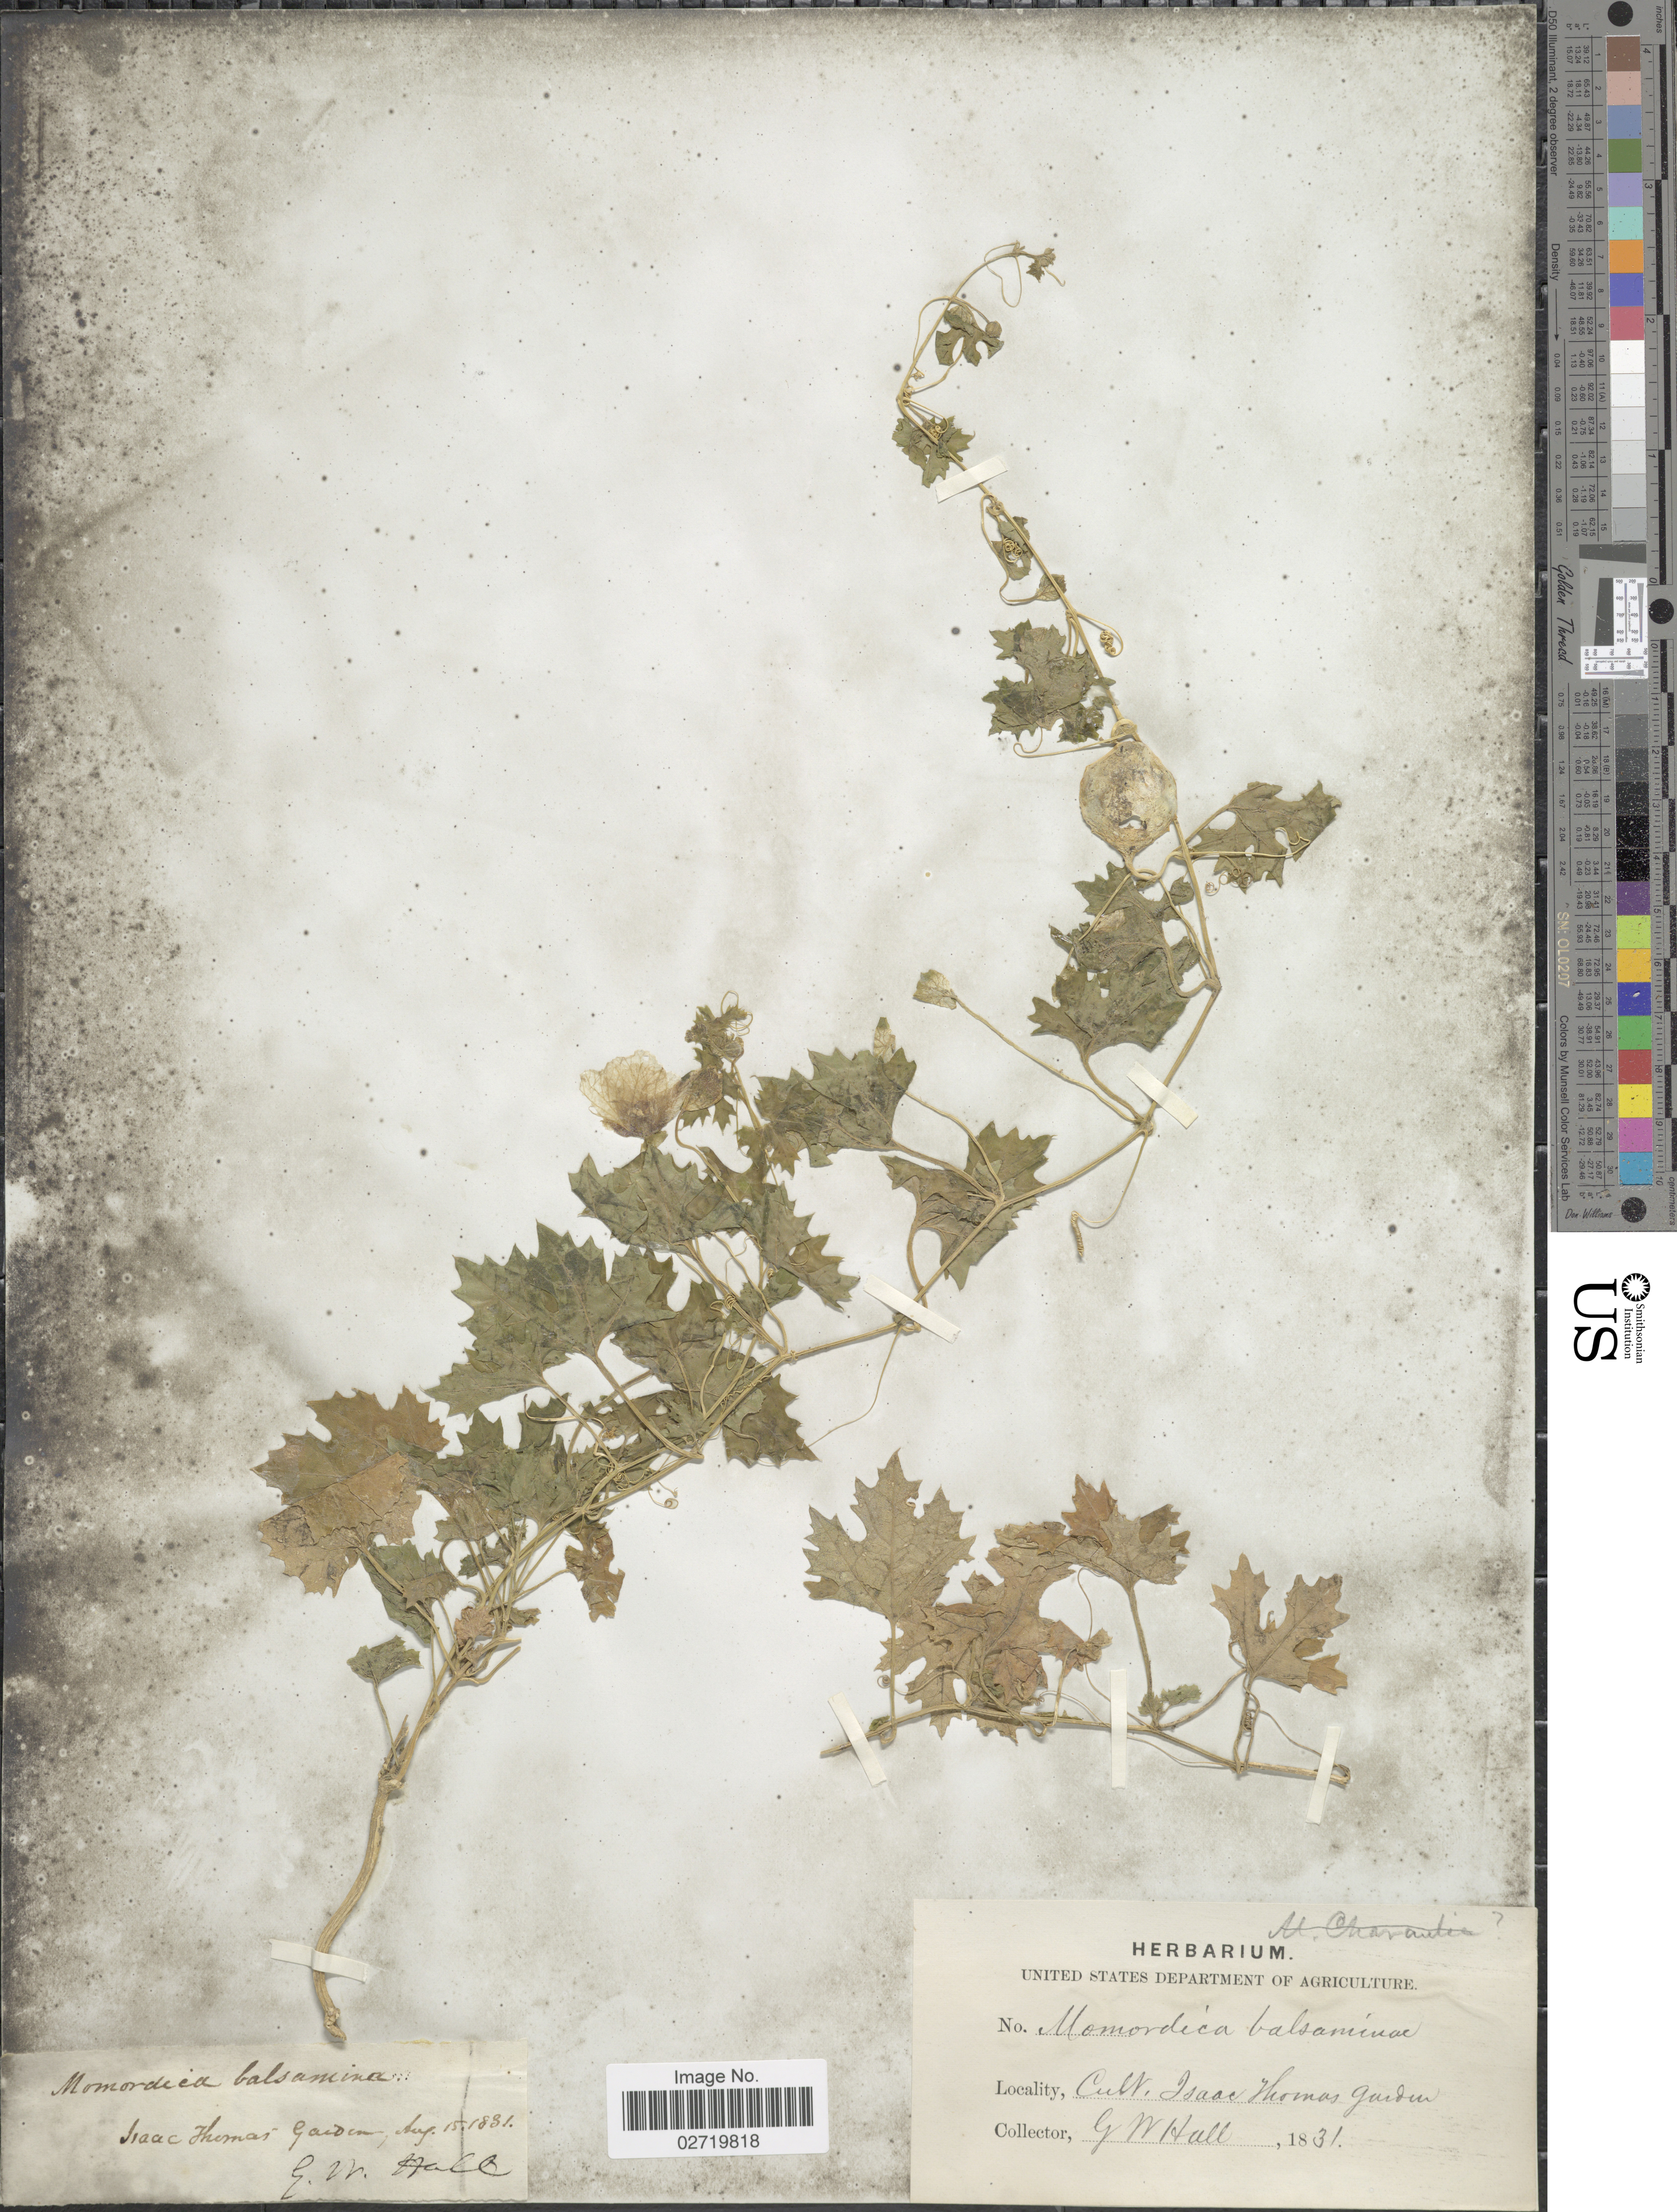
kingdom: Plantae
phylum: Tracheophyta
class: Magnoliopsida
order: Cucurbitales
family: Cucurbitaceae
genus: Momordica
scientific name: Momordica balsamina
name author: L.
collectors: G. Hall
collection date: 1831-08-15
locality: Isaac Thomas Garden.